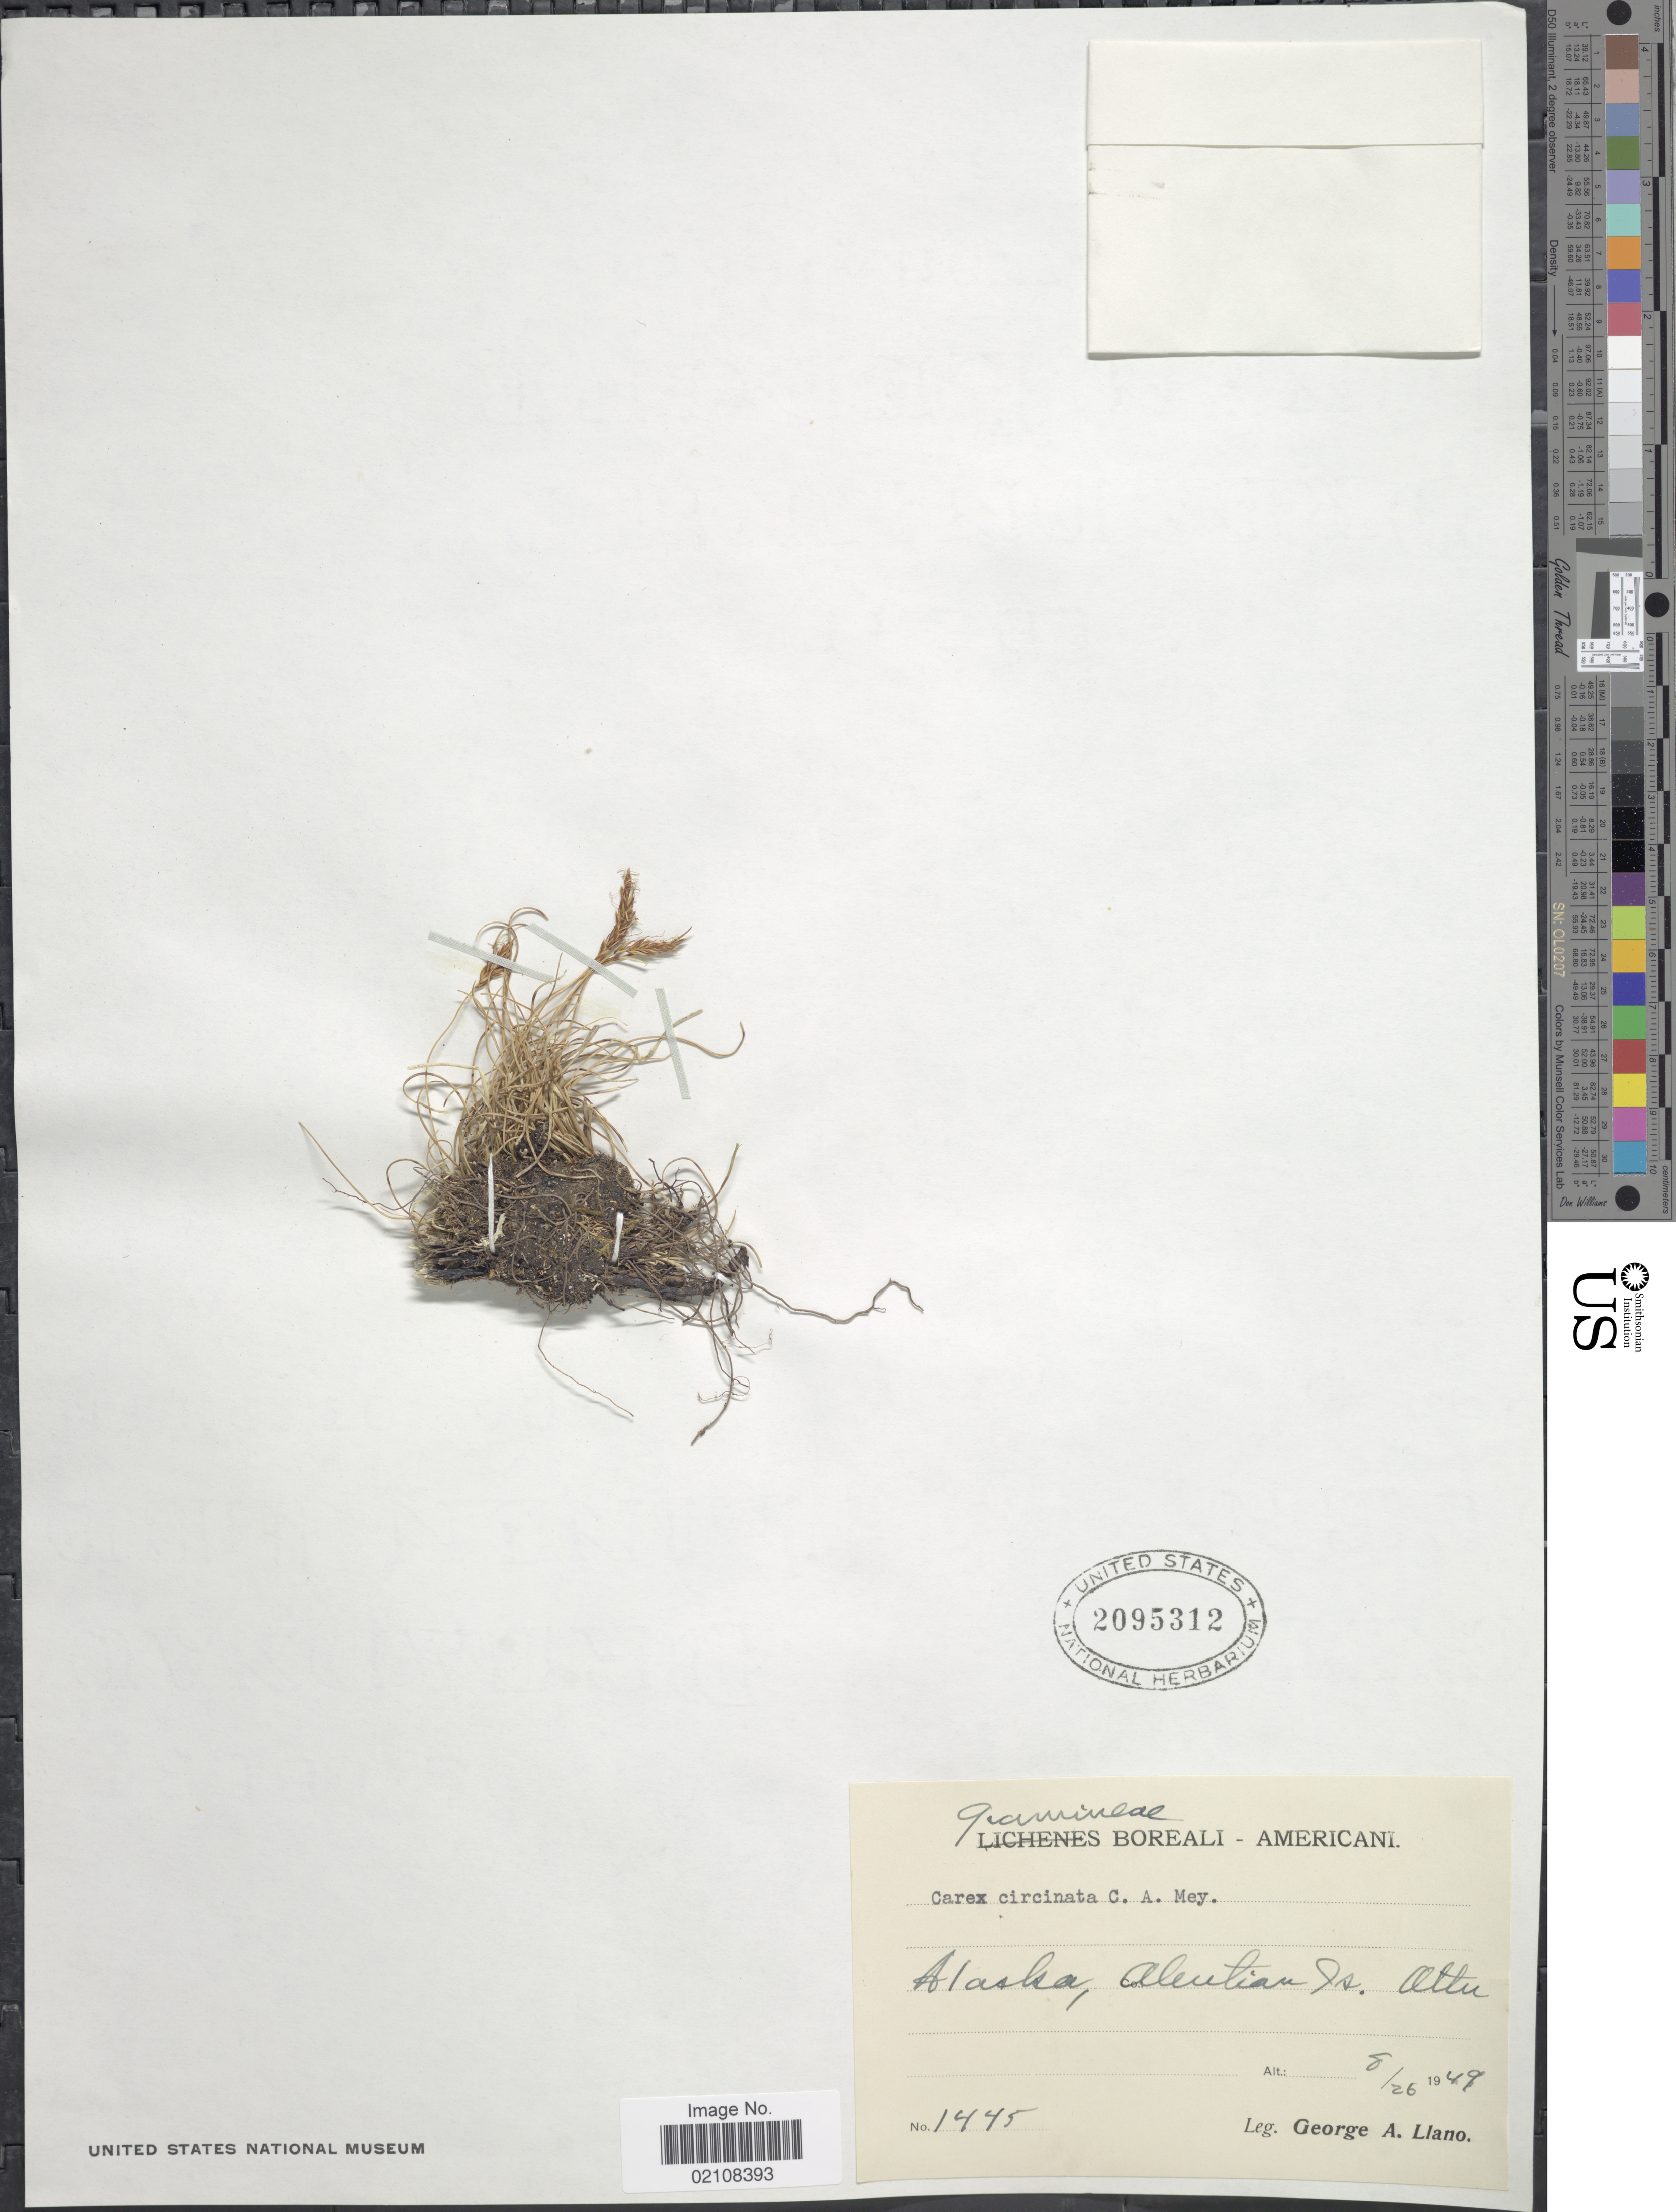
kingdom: Plantae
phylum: Tracheophyta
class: Liliopsida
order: Poales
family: Cyperaceae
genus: Carex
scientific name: Carex circinata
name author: C.A. Mey.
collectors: G. Llano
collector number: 1445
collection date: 1949-08-26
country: United States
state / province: Alaska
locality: Aleutian Is. Attu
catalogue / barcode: US 2095312